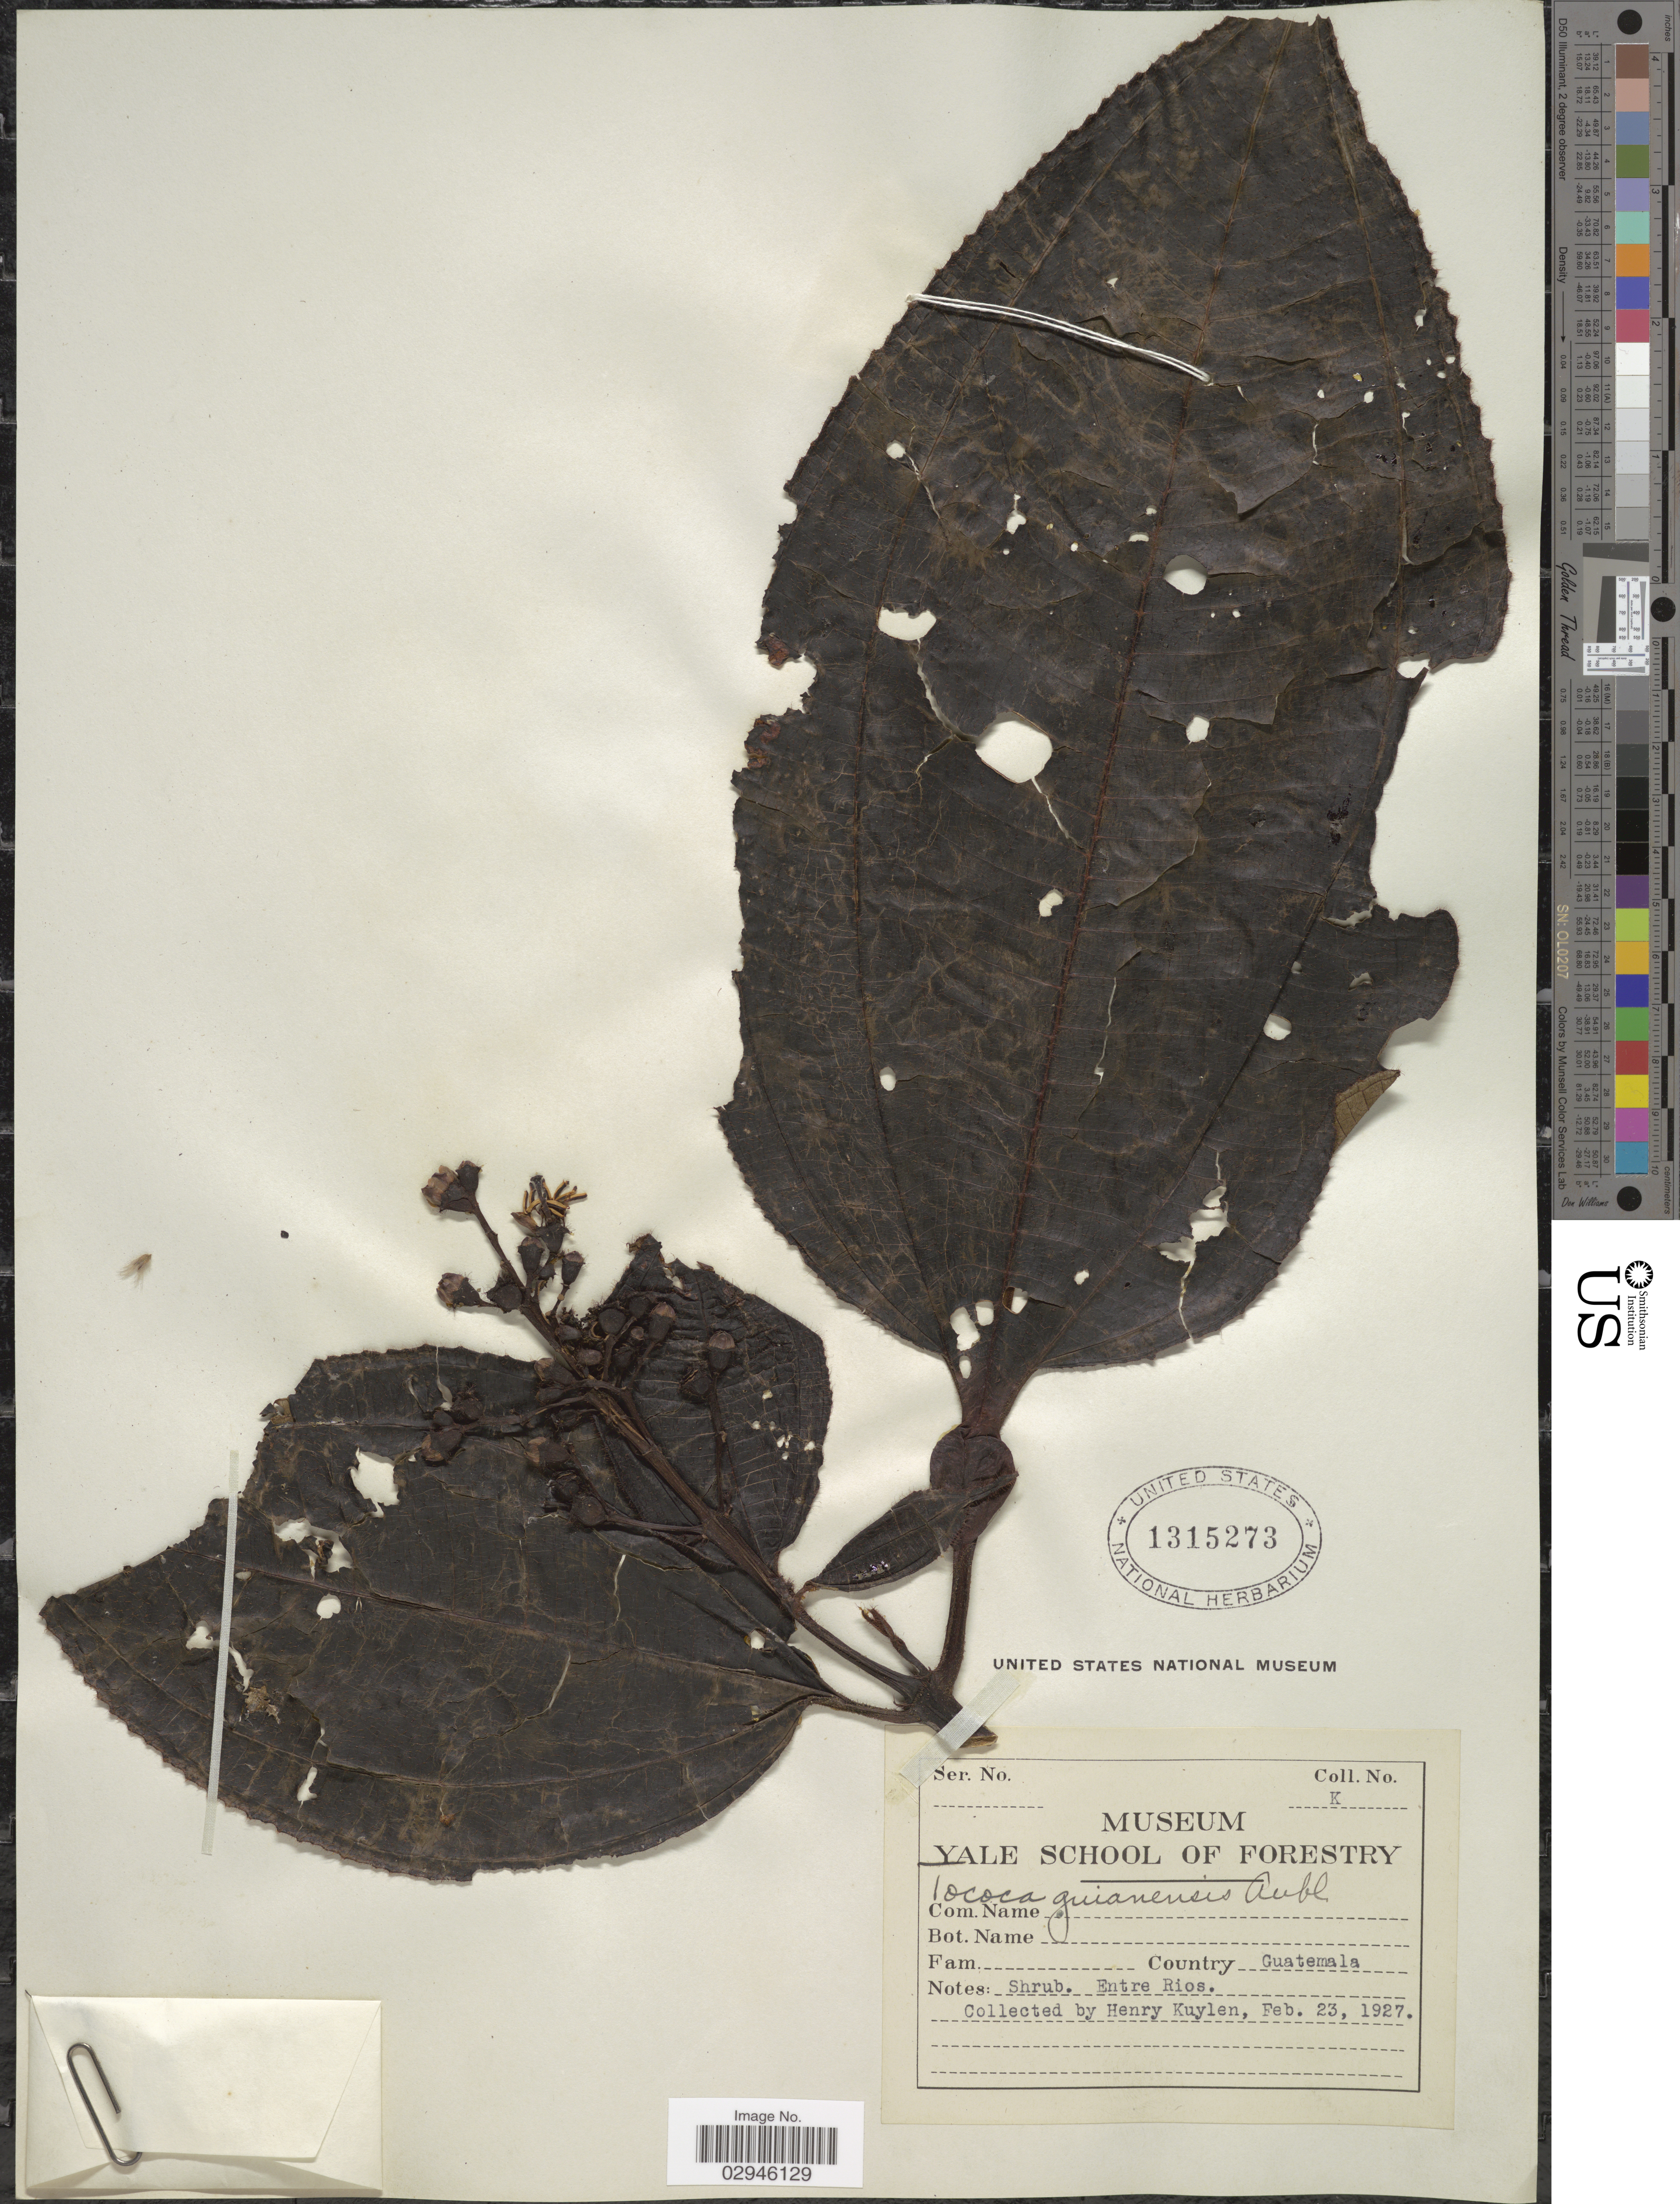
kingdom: Plantae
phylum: Tracheophyta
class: Magnoliopsida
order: Myrtales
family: Melastomataceae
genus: Tococa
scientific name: Tococa guianensis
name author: Aubl.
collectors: H. Kuylen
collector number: K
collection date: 1927-02-23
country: Guatemala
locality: Entre Rios.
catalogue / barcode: US 1315273